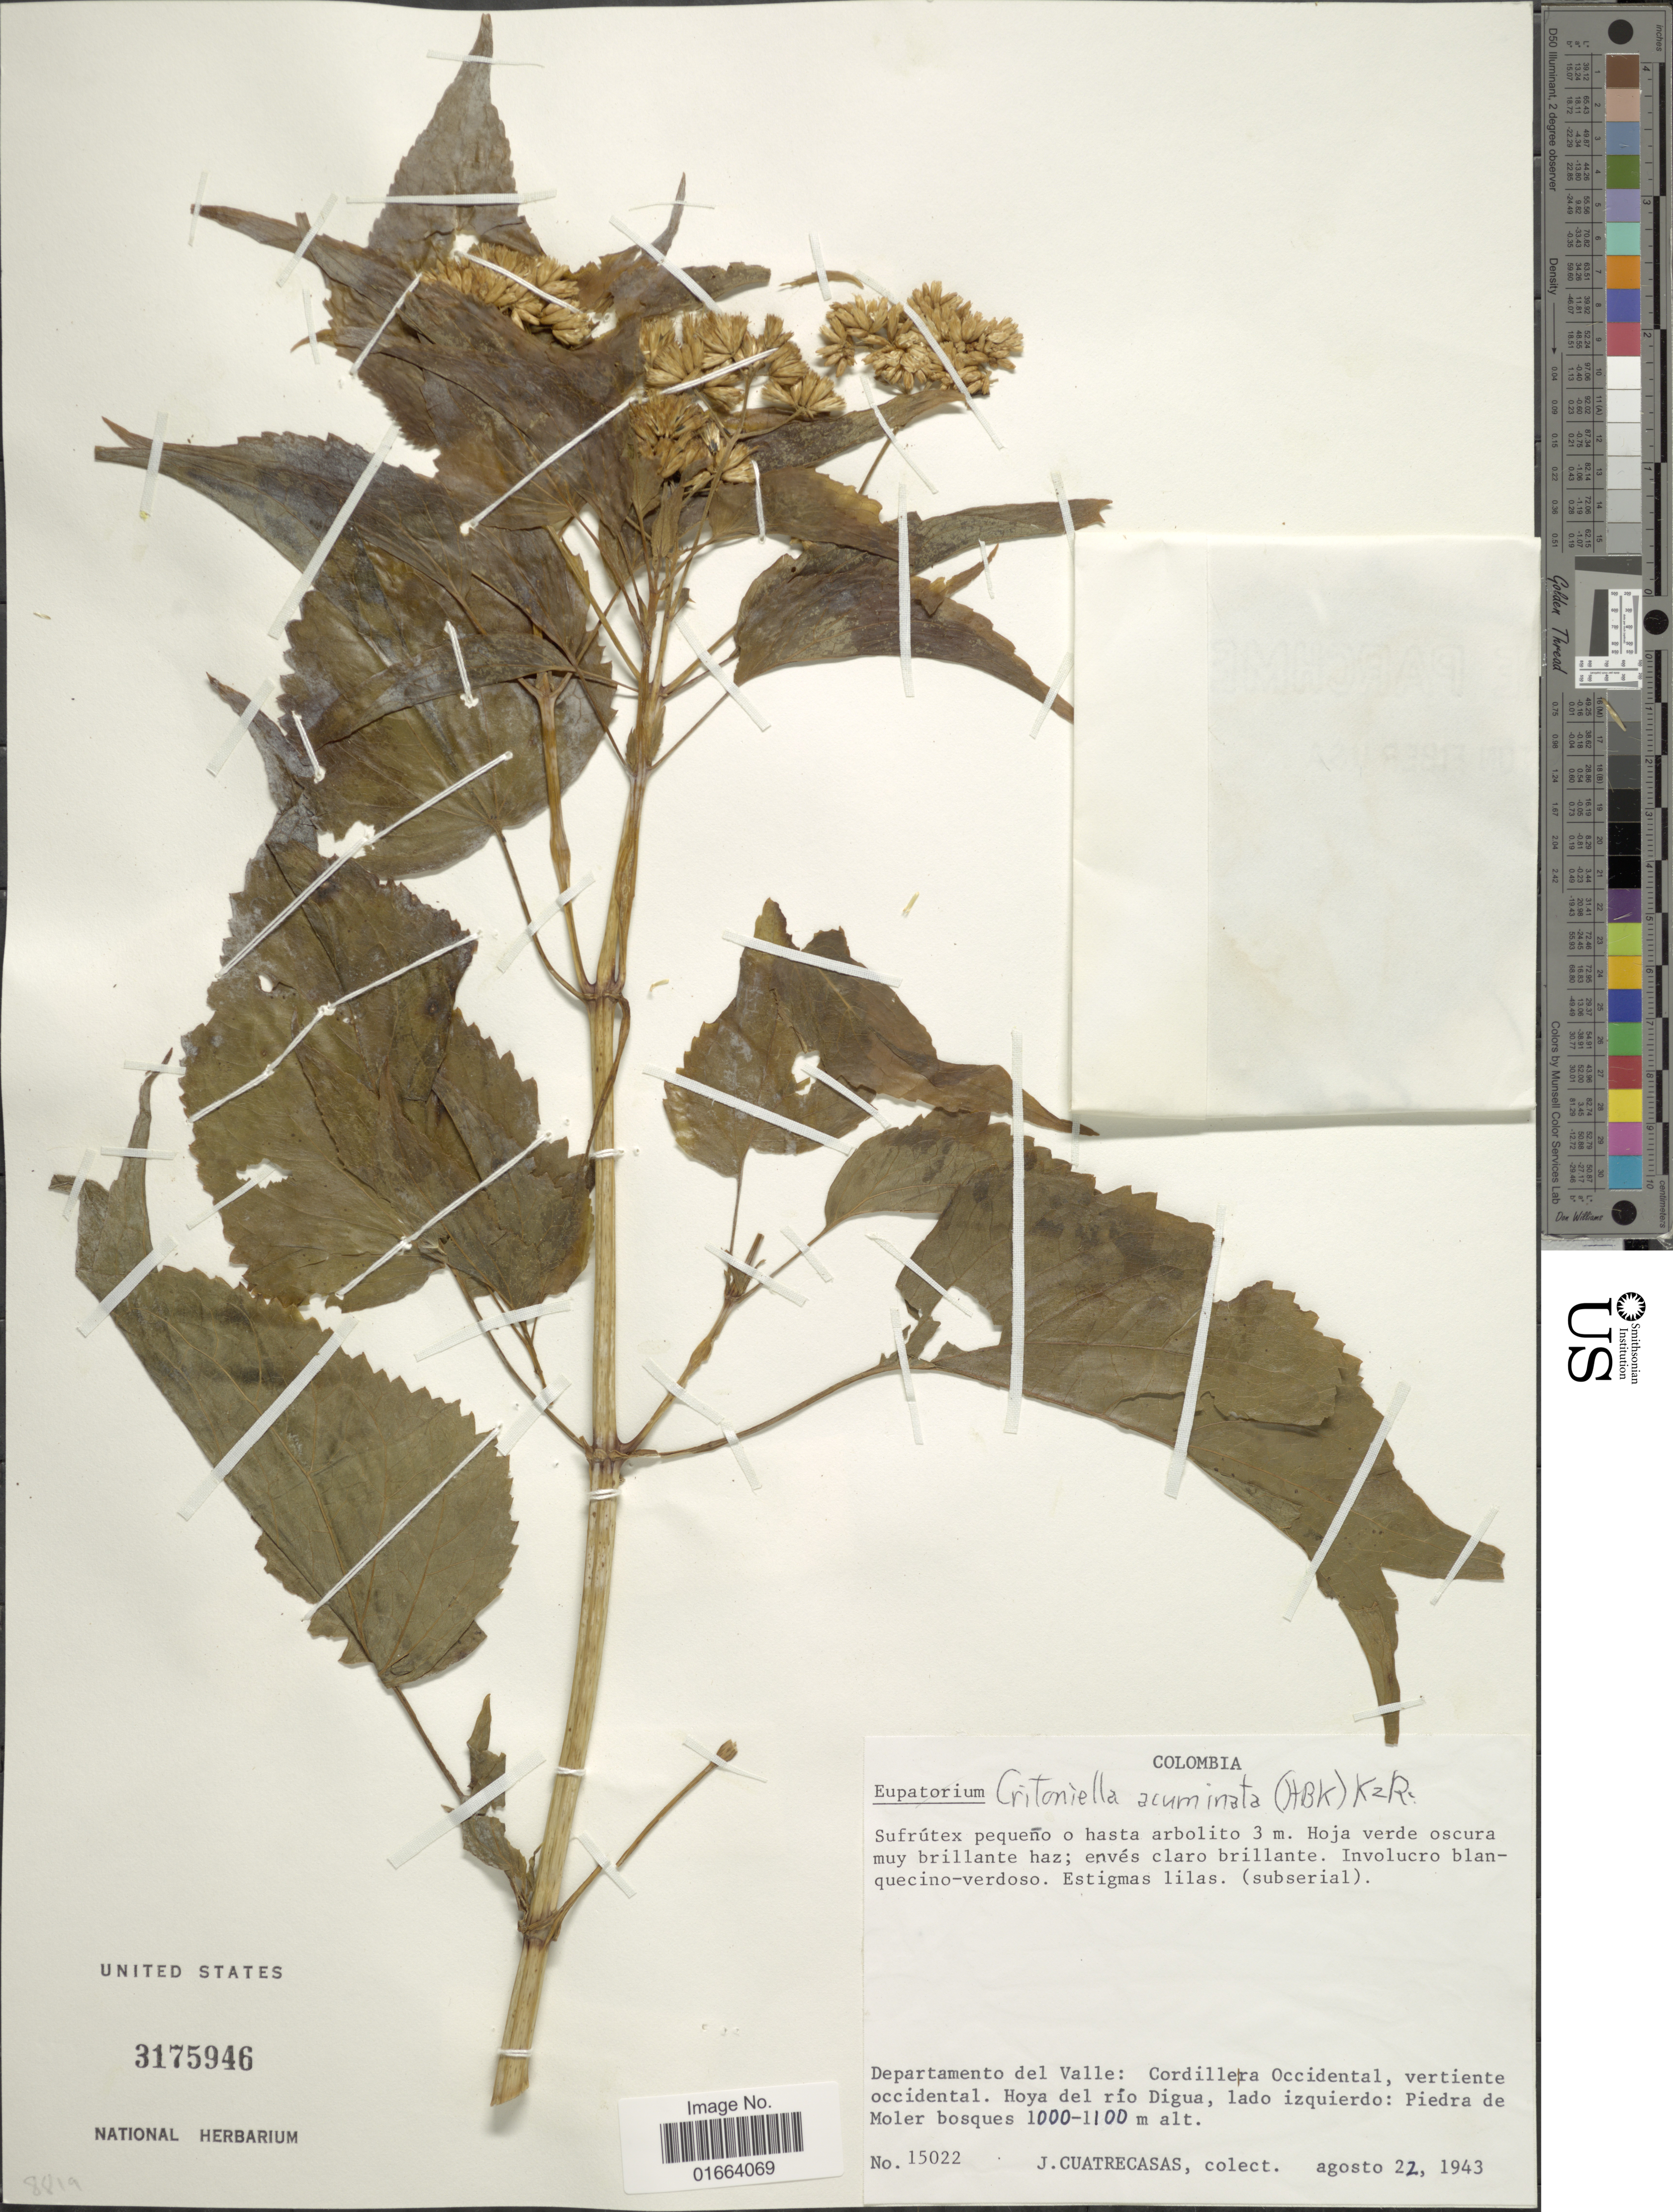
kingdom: Plantae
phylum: Tracheophyta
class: Magnoliopsida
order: Asterales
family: Asteraceae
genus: Critoniella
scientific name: Critoniella acuminata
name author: (Kunth) R.M. King & H. Rob.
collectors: J. Cuatrecasas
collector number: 15022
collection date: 1943-08-22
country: Colombia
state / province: Valle del Cauca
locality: Departamento del Valle: Cordillera Occidental, vertiente occidental. Hoya del río Digua, lado izquierdo: Piedra de Moler bosques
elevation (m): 1000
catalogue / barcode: US 3175946